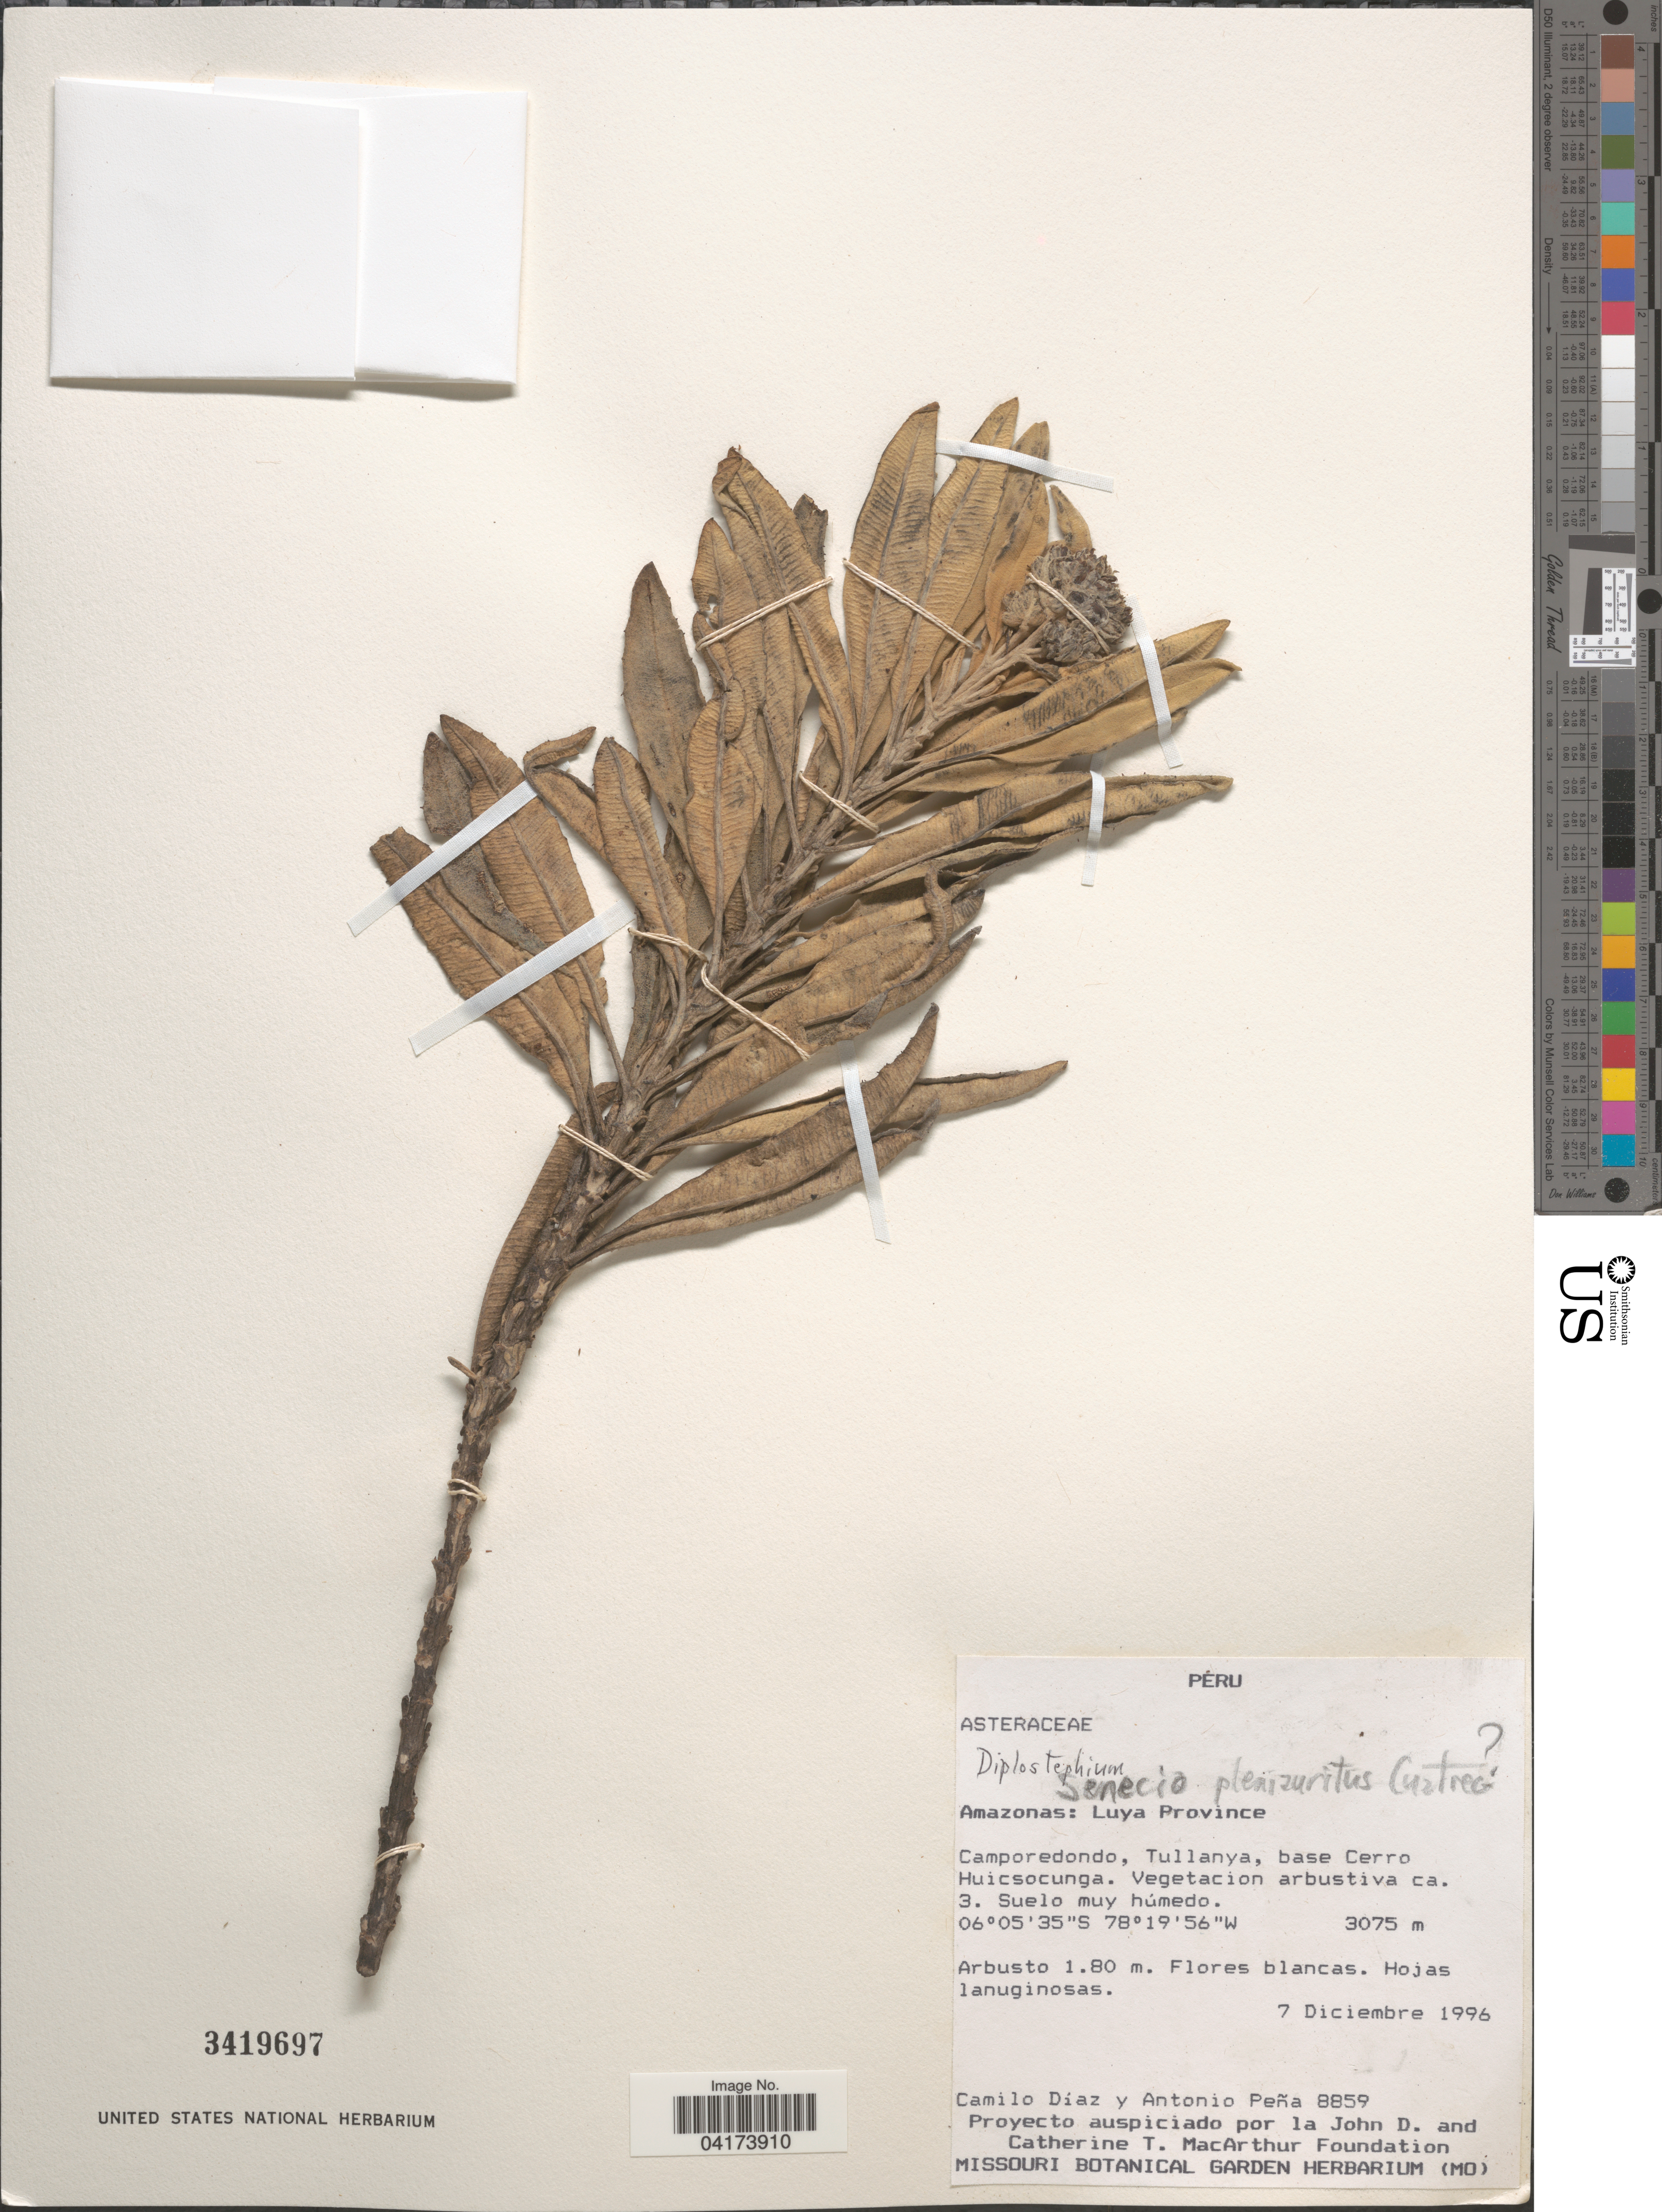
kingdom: Plantae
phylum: Tracheophyta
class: Magnoliopsida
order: Asterales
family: Asteraceae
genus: Senecio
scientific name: Senecio pleniauritus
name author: Cuatrec.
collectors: C. Díaz & A. Pena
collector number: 8859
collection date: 1996-12-07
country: Peru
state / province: Amazonas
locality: Luya Province. Camporedondo, Tullanya, base Cerro Huicsocunga.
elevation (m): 3075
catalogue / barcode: US 3419697